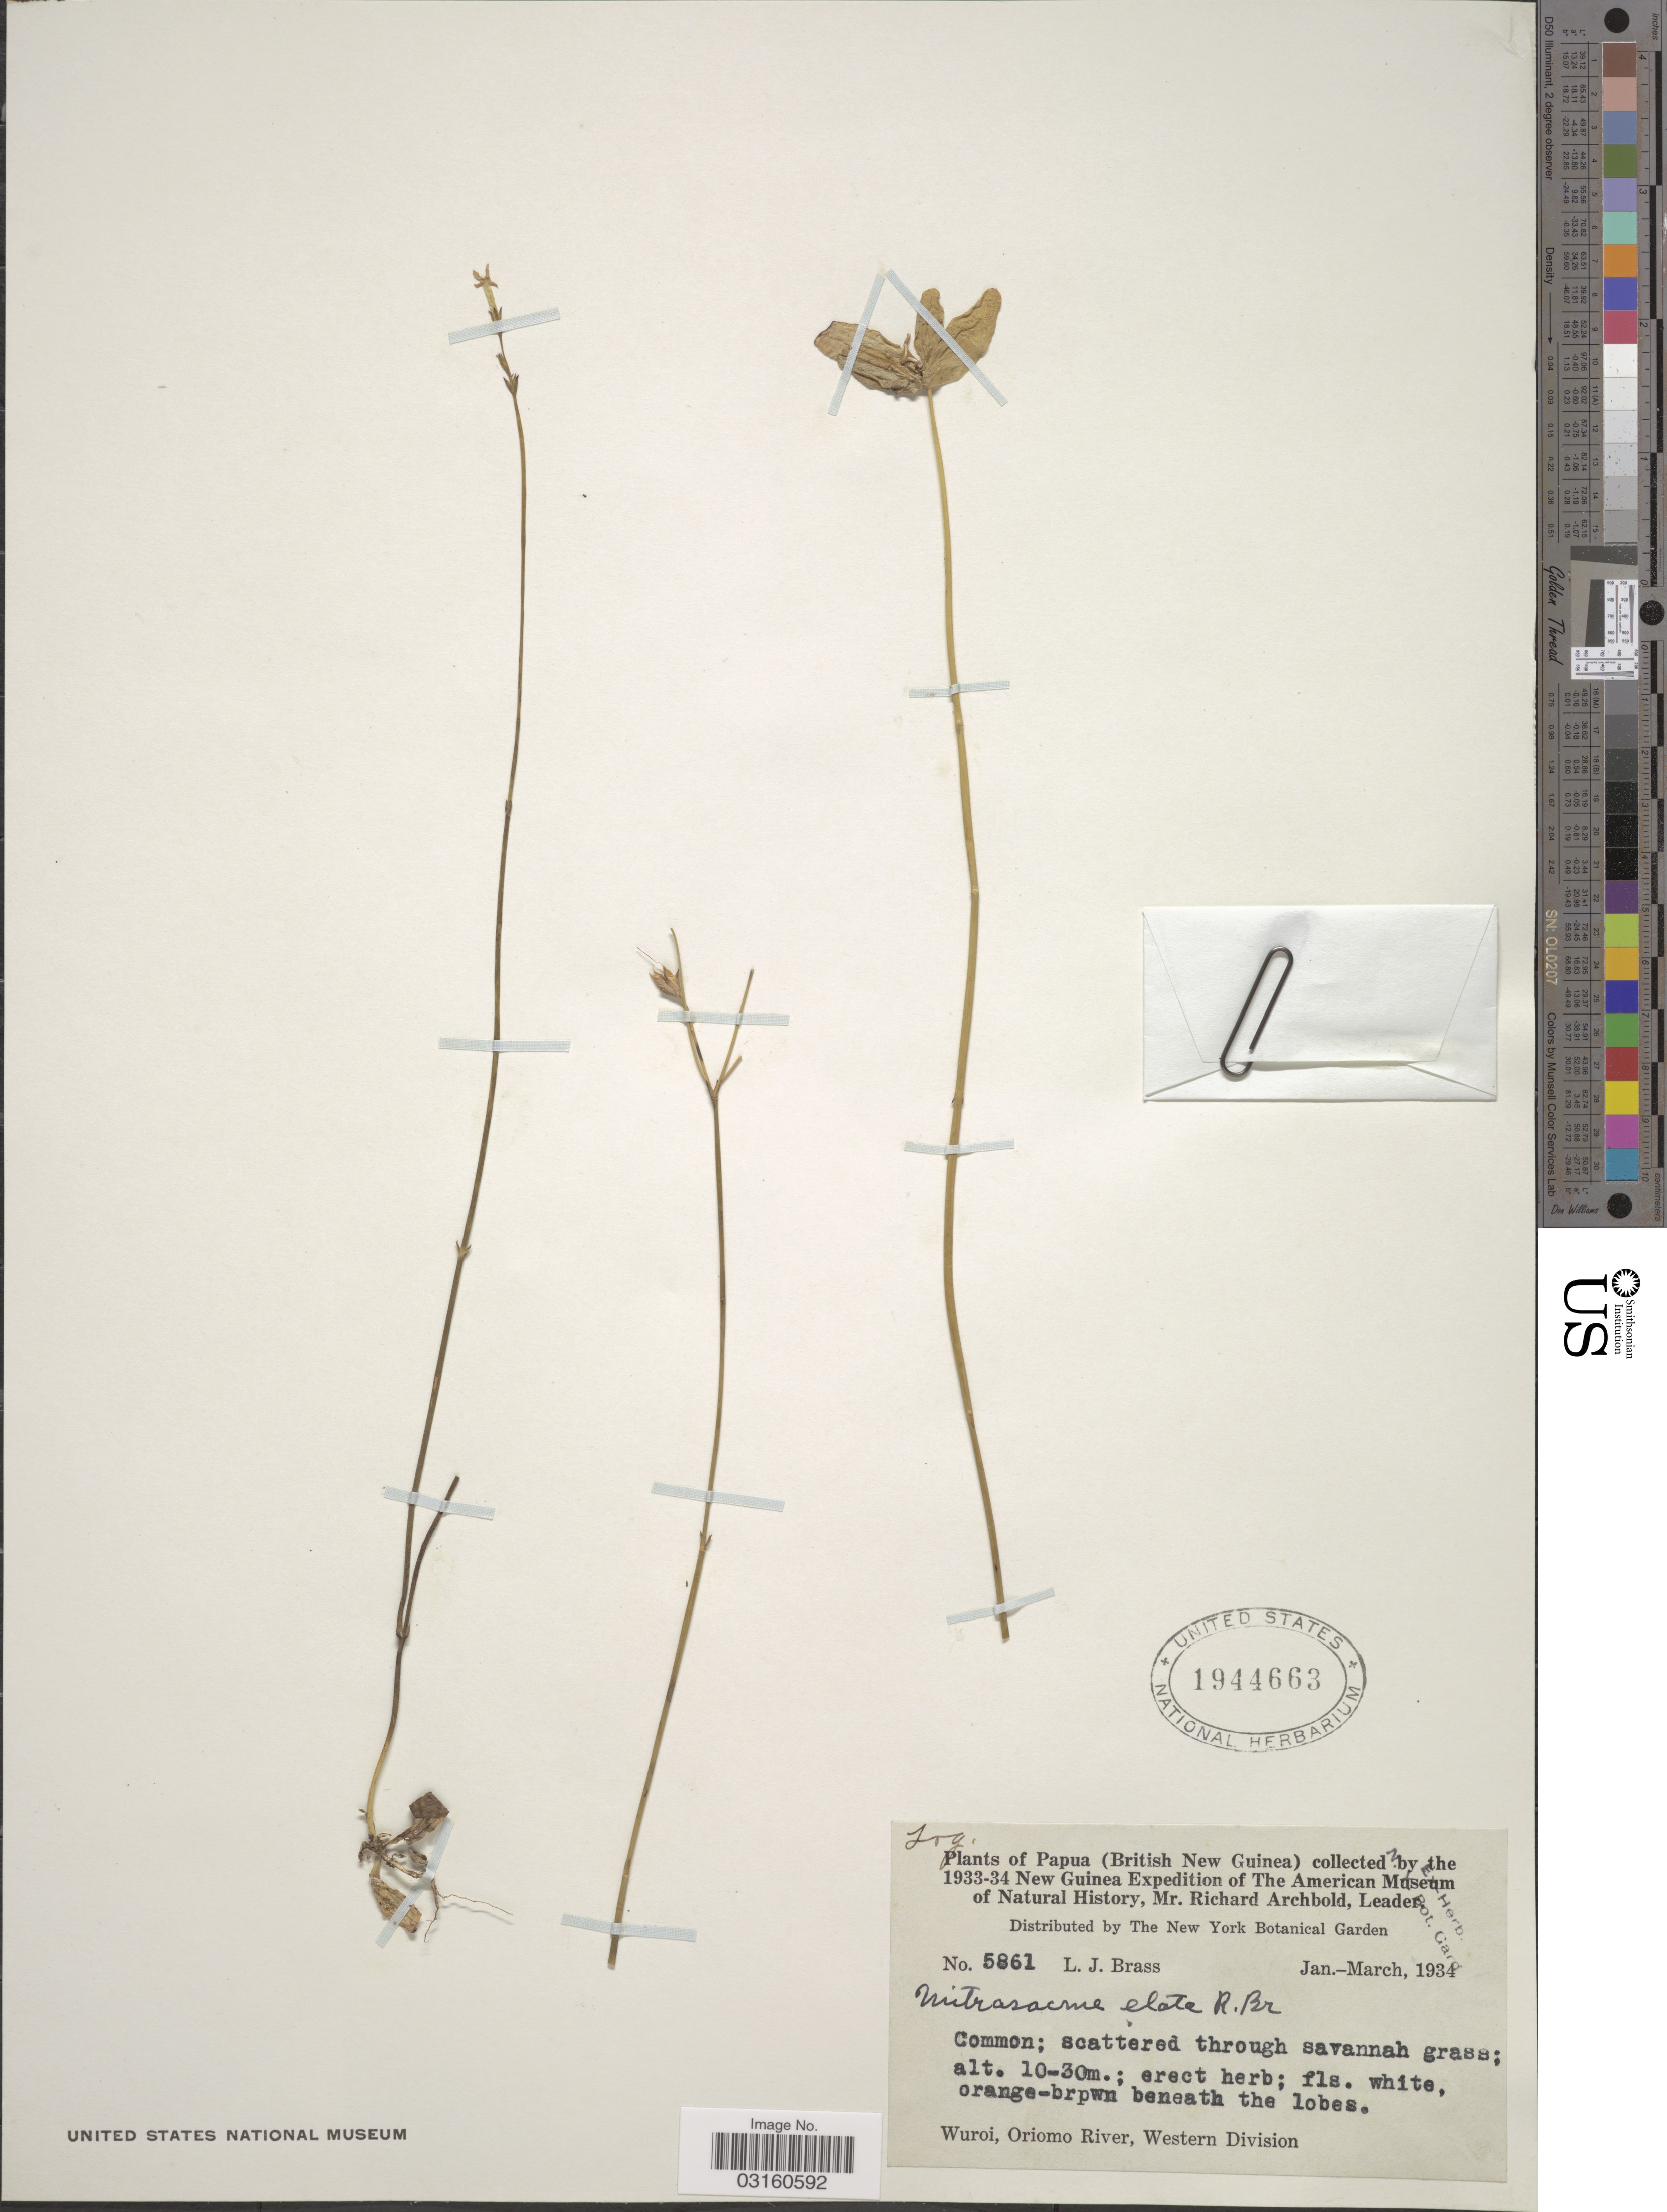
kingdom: Plantae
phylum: Tracheophyta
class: Magnoliopsida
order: Gentianales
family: Loganiaceae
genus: Mitrasacme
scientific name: Mitrasacme elata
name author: R. Br.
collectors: L. J. Brass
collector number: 5861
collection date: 1934-01/1934-03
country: Papua New Guinea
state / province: Manus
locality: Papua (British New Guinea). Wuroi, Oriomo River, Western Division.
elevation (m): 10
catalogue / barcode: US 1944663